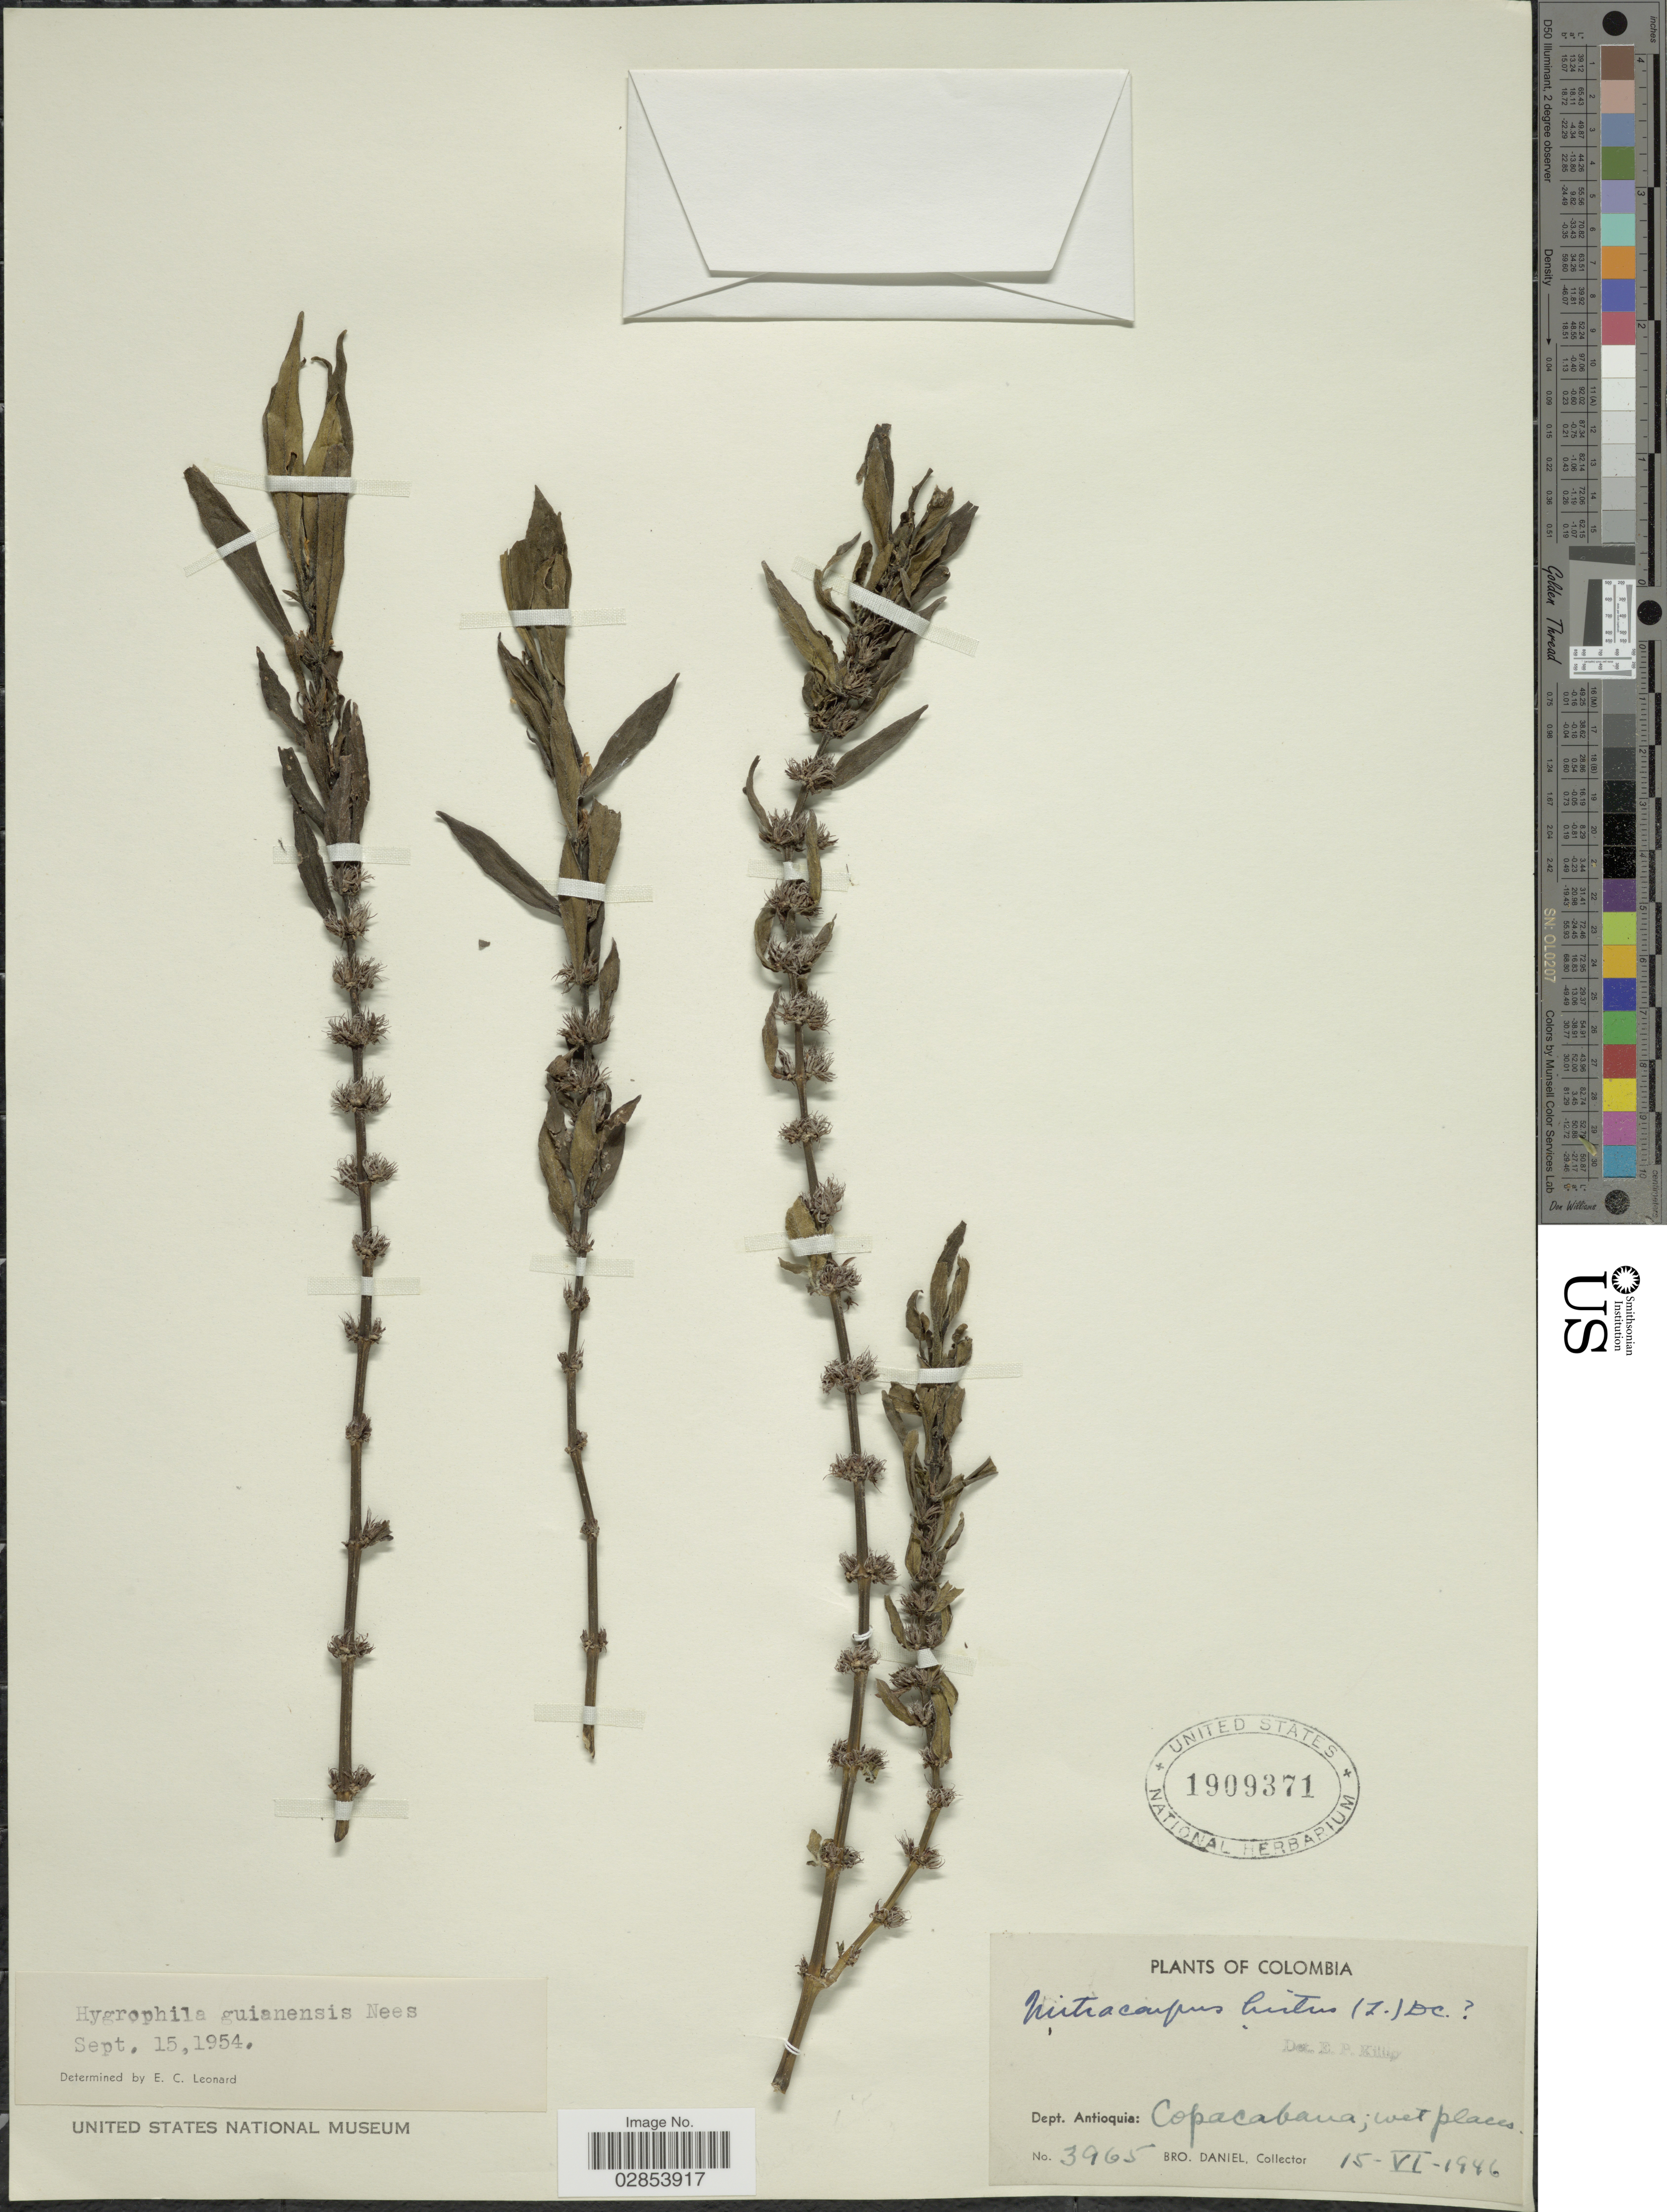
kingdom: Plantae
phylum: Tracheophyta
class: Magnoliopsida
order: Lamiales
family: Acanthaceae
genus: Hygrophila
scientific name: Hygrophila costata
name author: Nees & T. Nees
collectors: Bro. Daniel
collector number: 3965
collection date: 1946-06-15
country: Colombia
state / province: Antioquia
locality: Dept. Antioquía: Copacabana.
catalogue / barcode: US 1909371